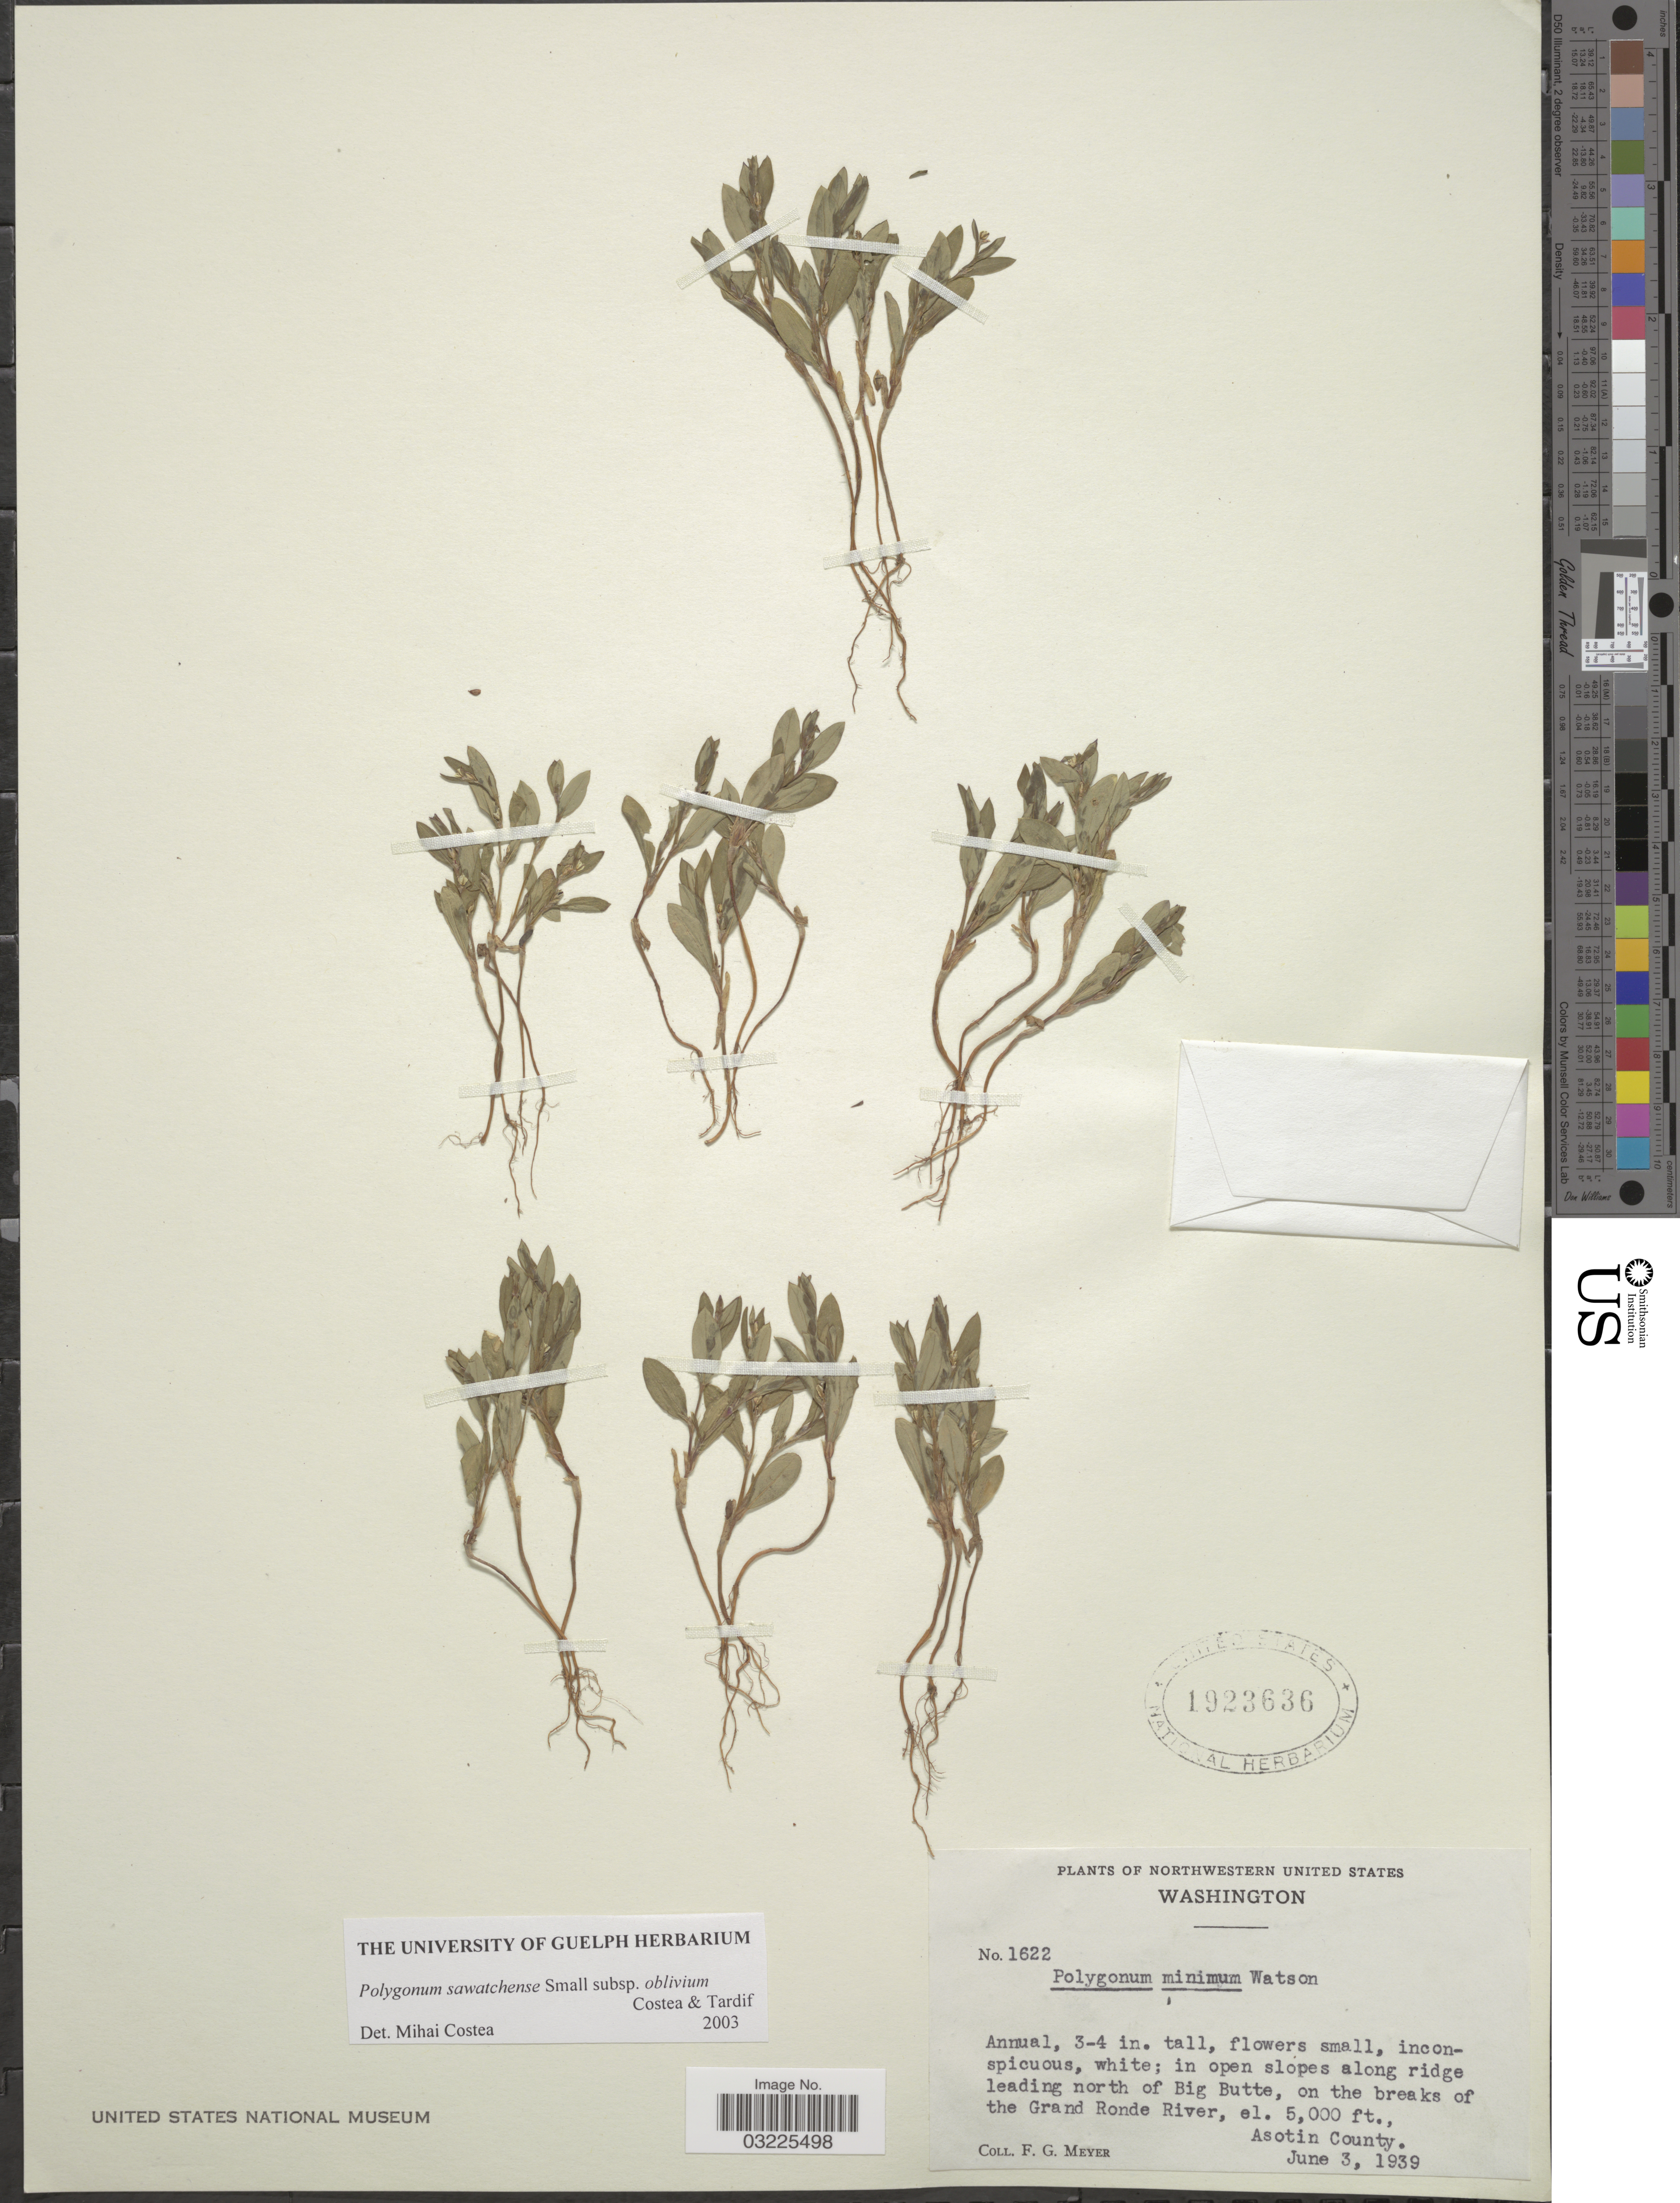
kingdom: Plantae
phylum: Tracheophyta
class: Magnoliopsida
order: Caryophyllales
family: Polygonaceae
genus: Polygonum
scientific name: Polygonum sawatchense subsp. oblivium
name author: Costea & Tardif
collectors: F. G. Meyer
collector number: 1622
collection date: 1939-06-03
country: United States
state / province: Washington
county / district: Asotin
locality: In open slopes along ridge leading north of Big Butte, on the breaks of the Grand Ronde River, Asotin county.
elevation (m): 1524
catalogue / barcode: US 1923636